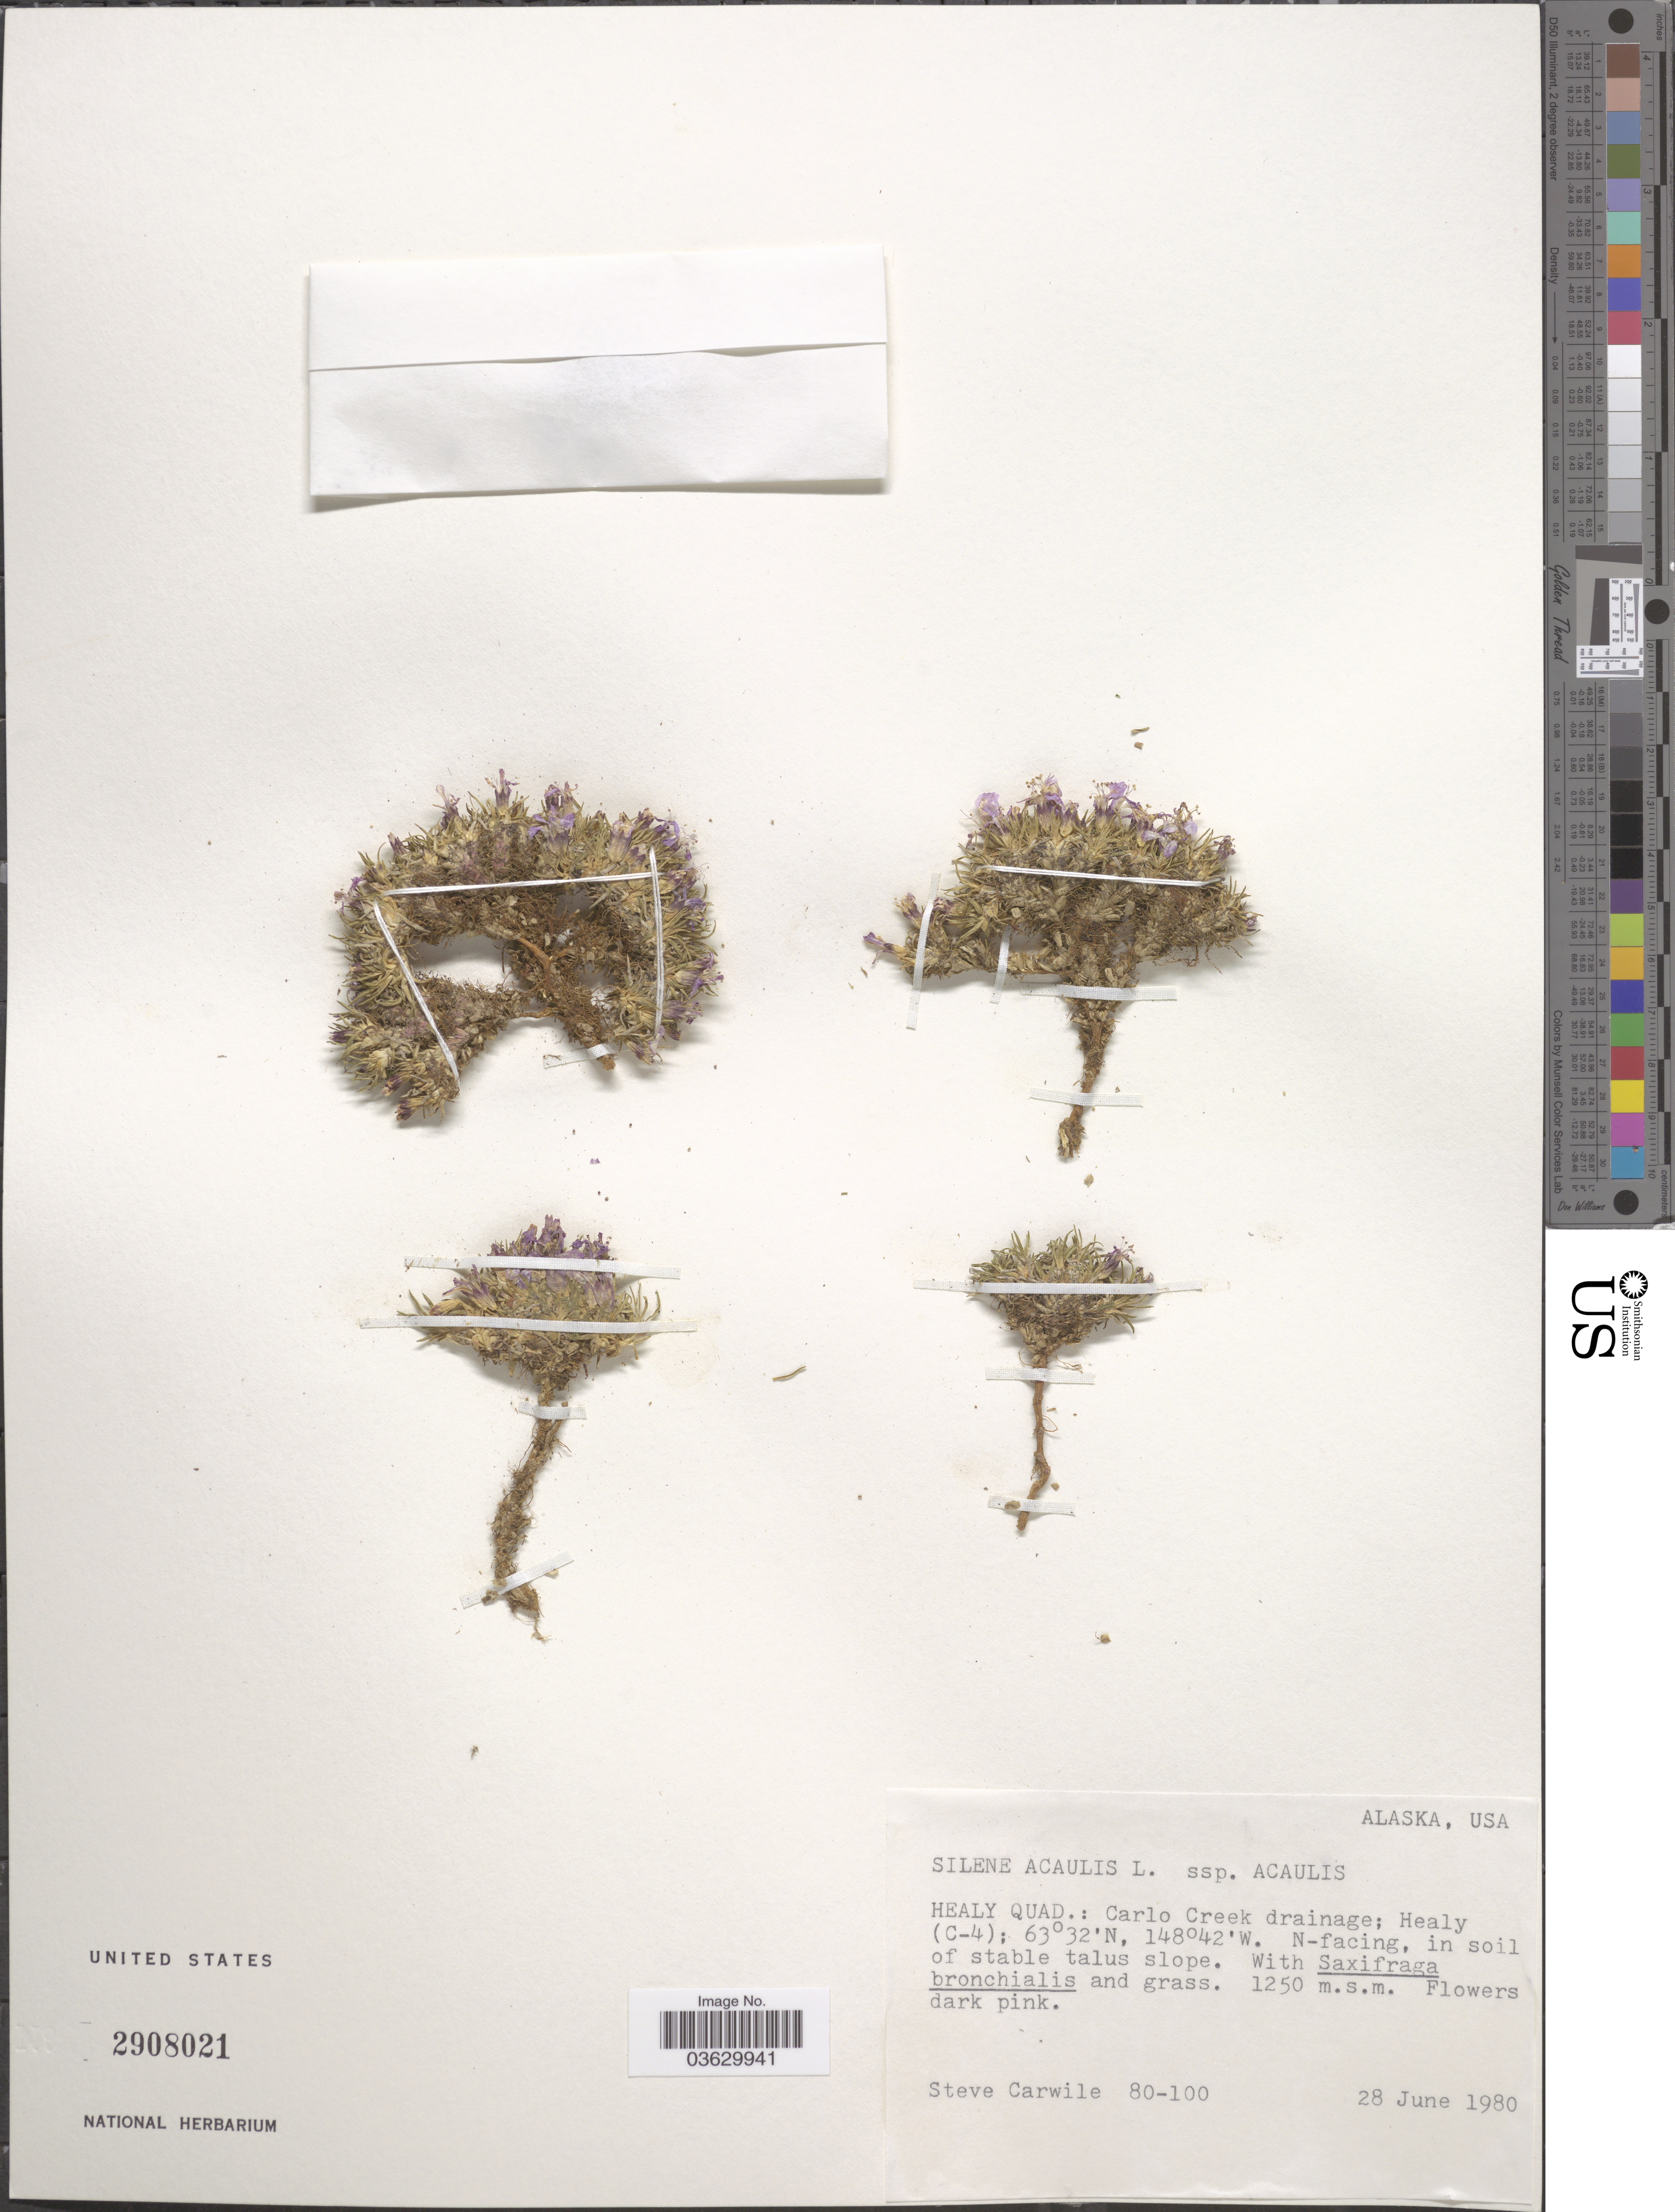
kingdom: Plantae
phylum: Tracheophyta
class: Magnoliopsida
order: Caryophyllales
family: Caryophyllaceae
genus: Silene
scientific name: Silene acaulis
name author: (L.) Jacq.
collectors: S. Carwile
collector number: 80-100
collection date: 1980-06-28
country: United States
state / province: Alaska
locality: USA. Healy Quad.: Carlo Creek drainage; Healy (C-4).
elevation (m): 1250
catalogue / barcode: US 2908021